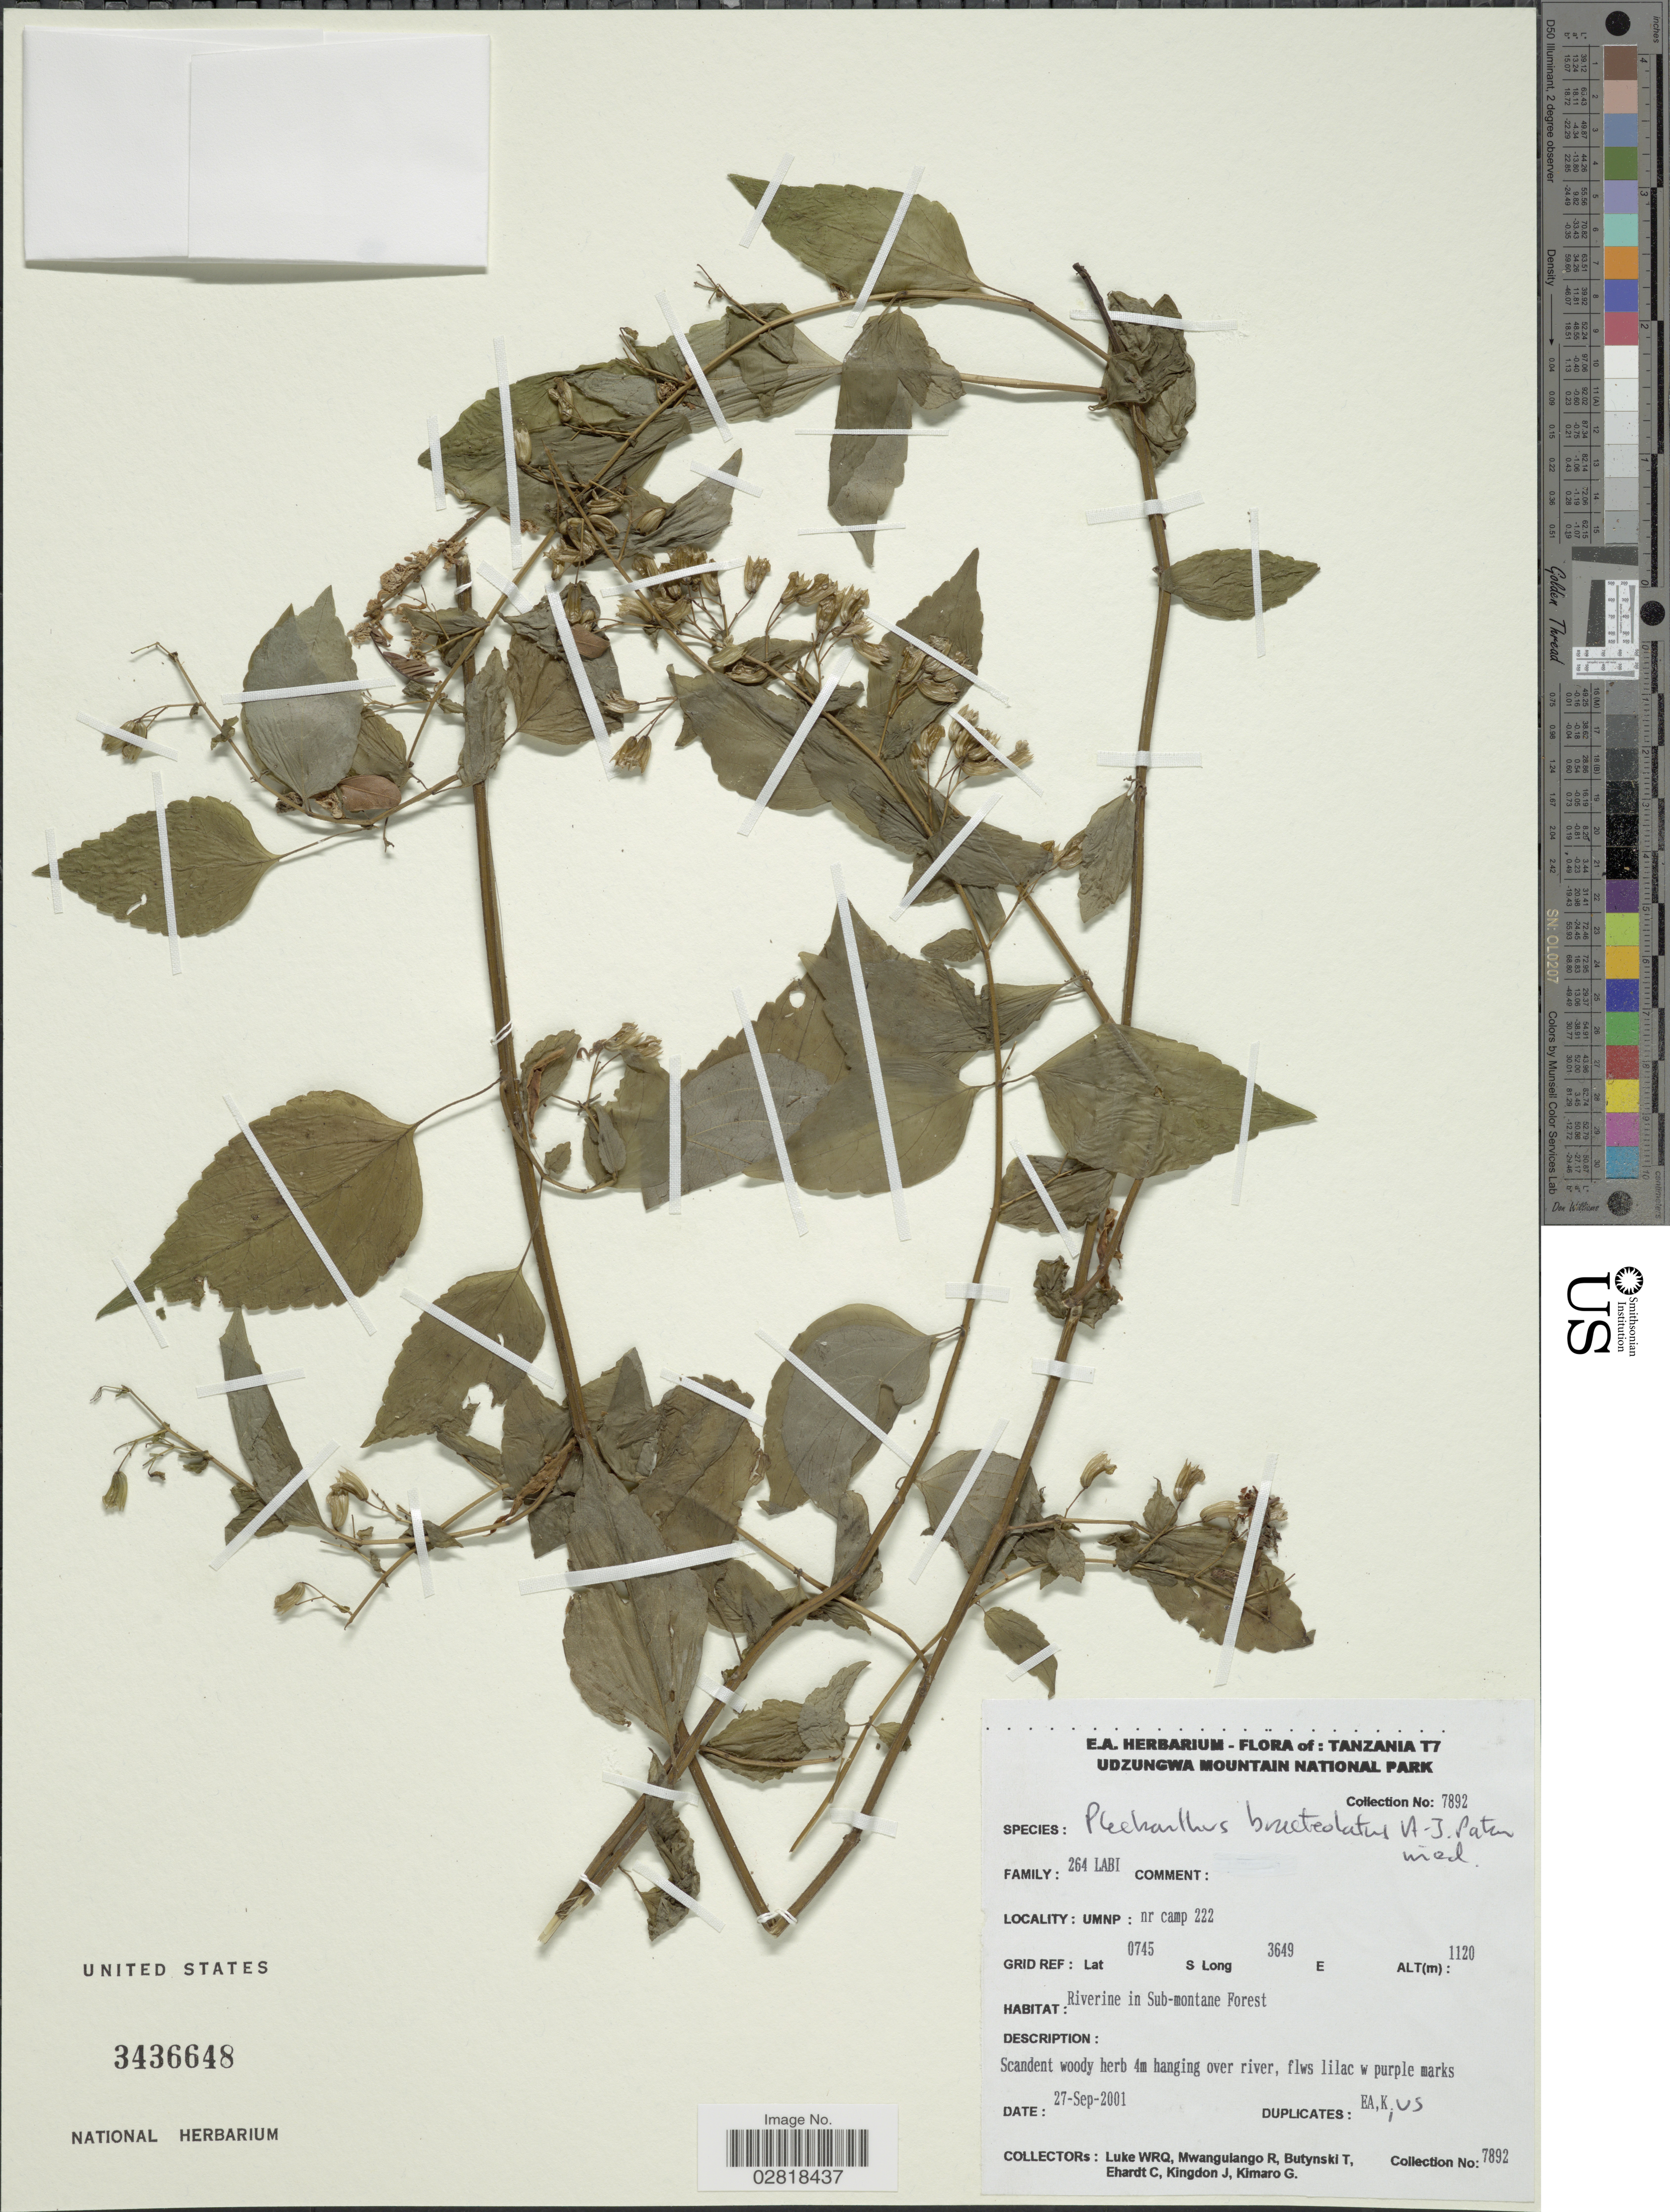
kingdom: Plantae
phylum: Tracheophyta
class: Magnoliopsida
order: Lamiales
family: Lamiaceae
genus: Plectranthus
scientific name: Plectranthus bracteolatus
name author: A.J. Paton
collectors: Q. Luke, R. Mwangulango, T. Butynski, C. Ehardt & et al.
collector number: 7892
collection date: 2001-09-27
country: Tanzania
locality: T7. Udzungwa Mountain National Park. UMNP: nr camp 222.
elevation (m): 1120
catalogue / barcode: US 3436648